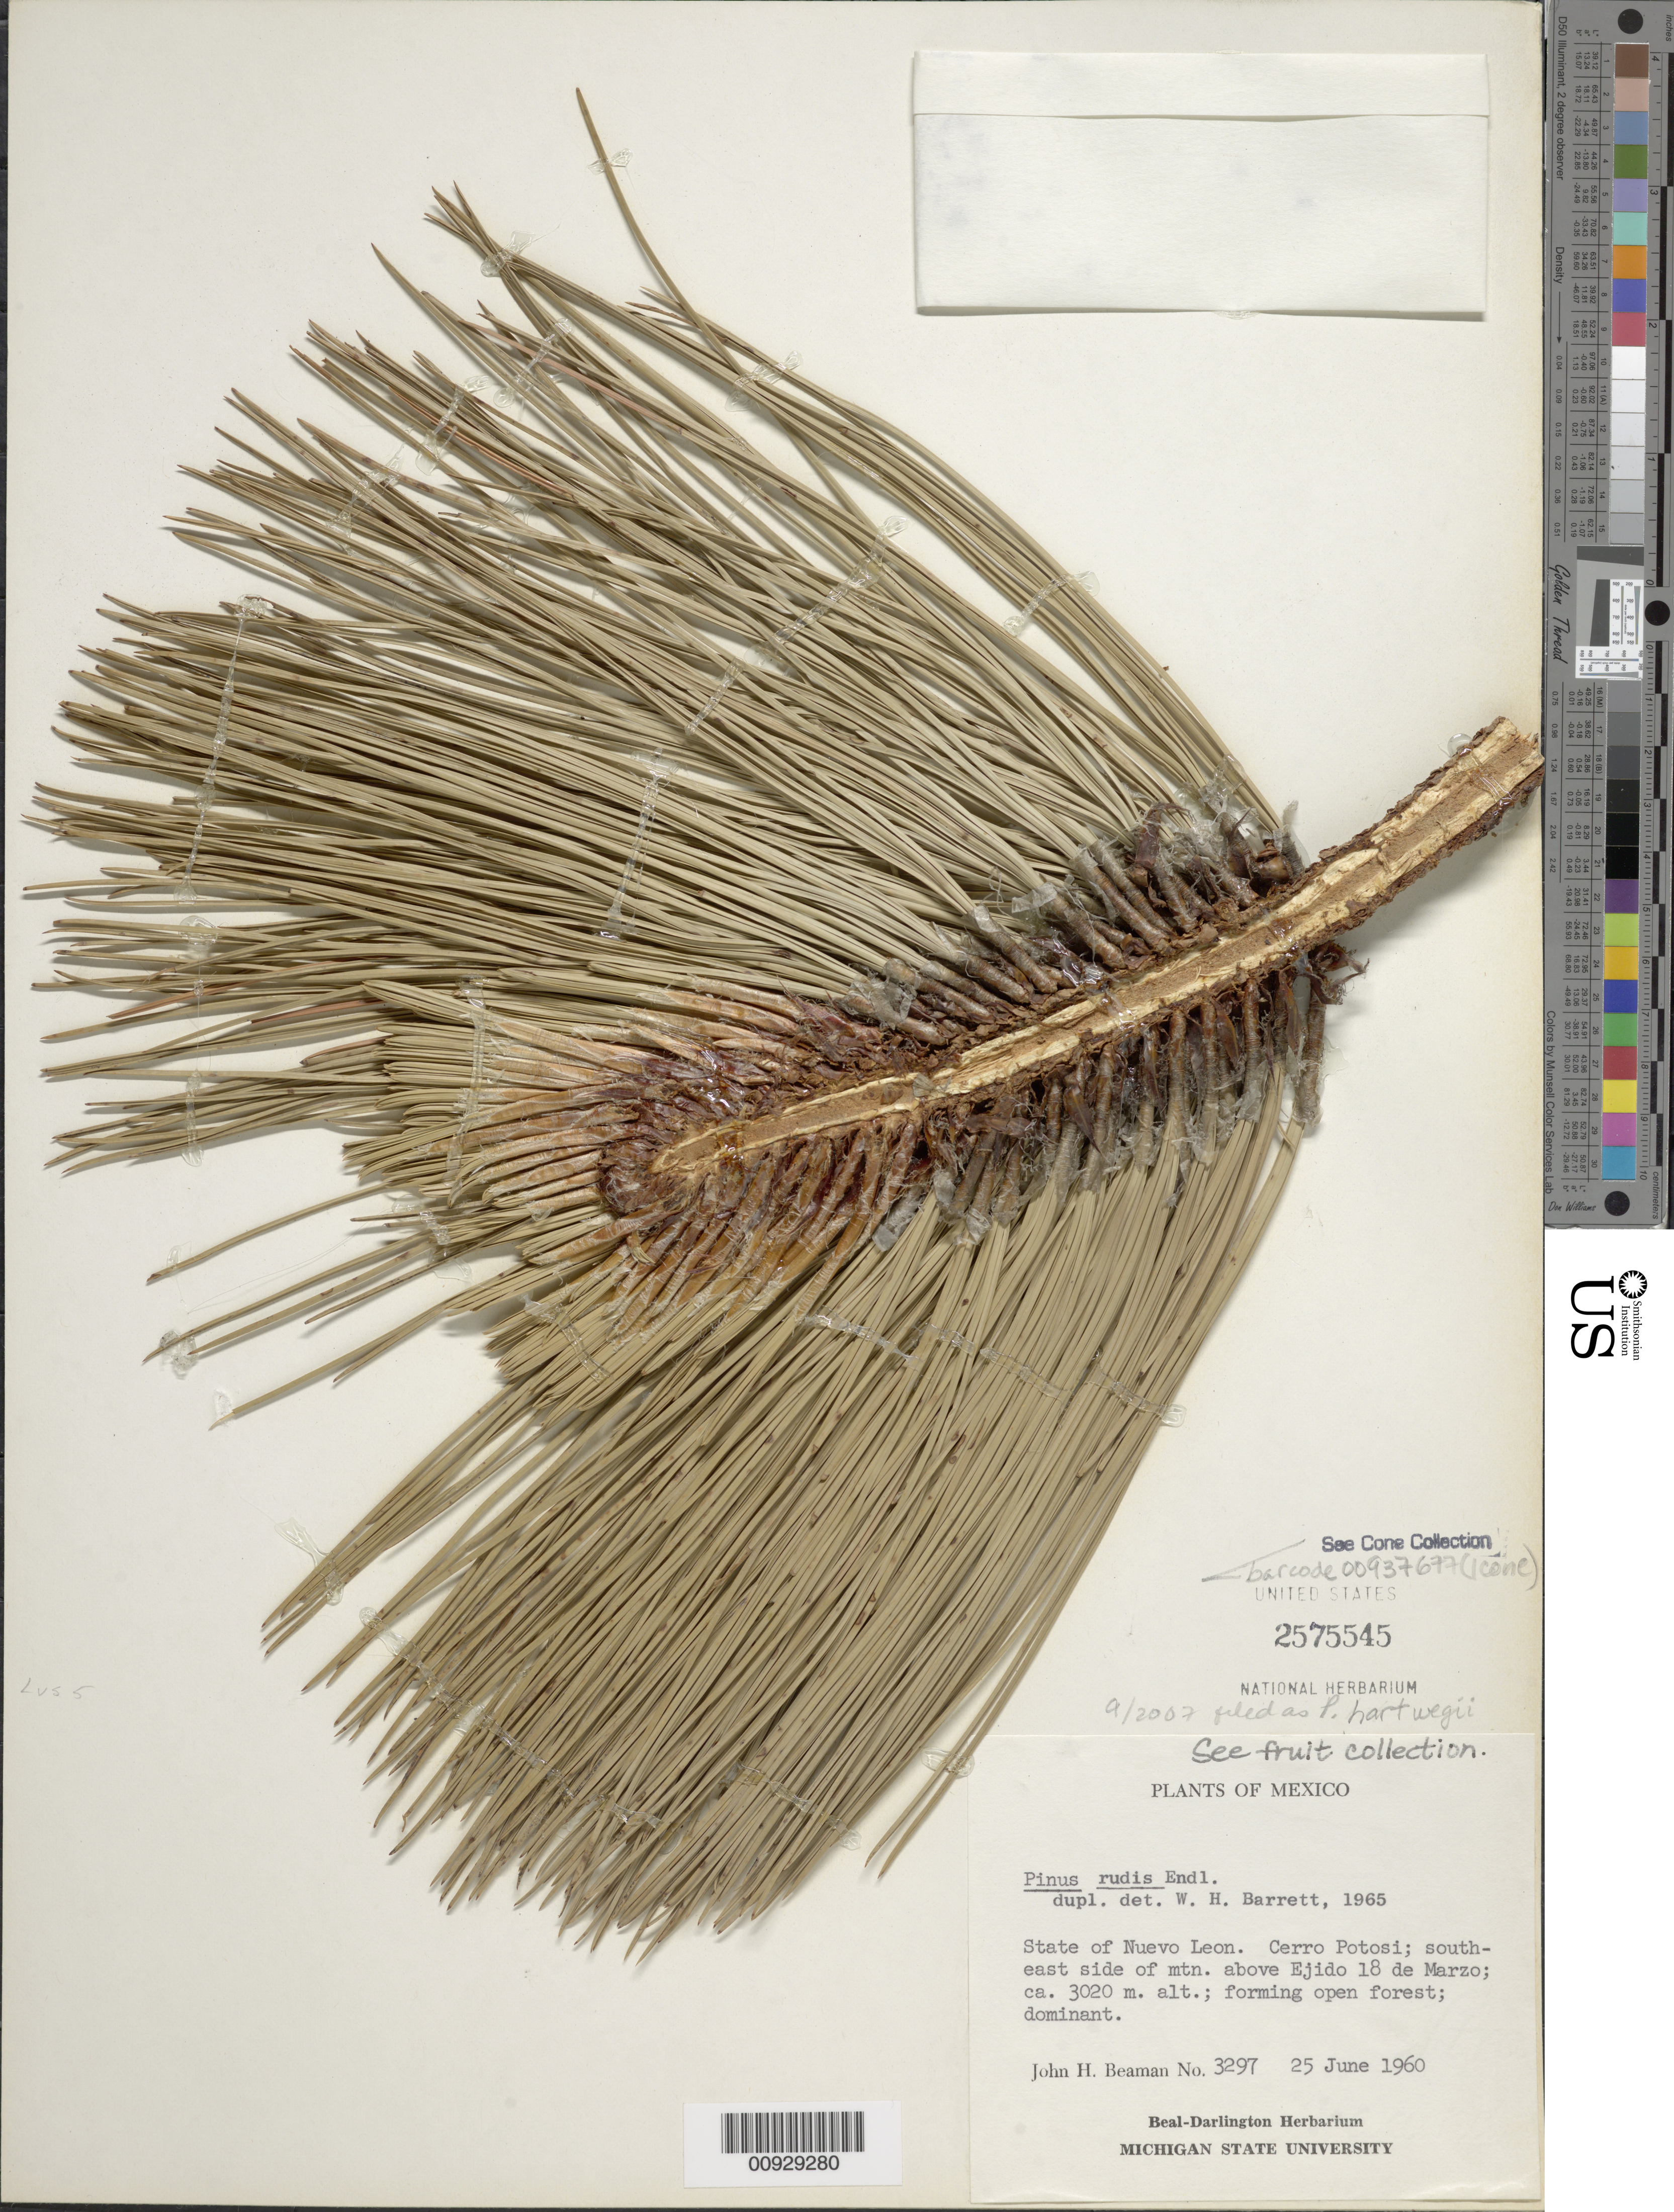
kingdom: Plantae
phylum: Tracheophyta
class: Pinopsida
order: Pinales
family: Pinaceae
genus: Pinus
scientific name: Pinus hartwegii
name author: Lindl.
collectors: J. H. Beaman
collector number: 3297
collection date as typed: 25 Jun 1960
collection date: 1960-06-25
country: Mexico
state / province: Nuevo León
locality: Cerro Potosí; south-east side of mountain above Ejido 18 de Marzo.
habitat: South-east side of mountain; forming open forest; dominant.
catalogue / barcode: US 2575545